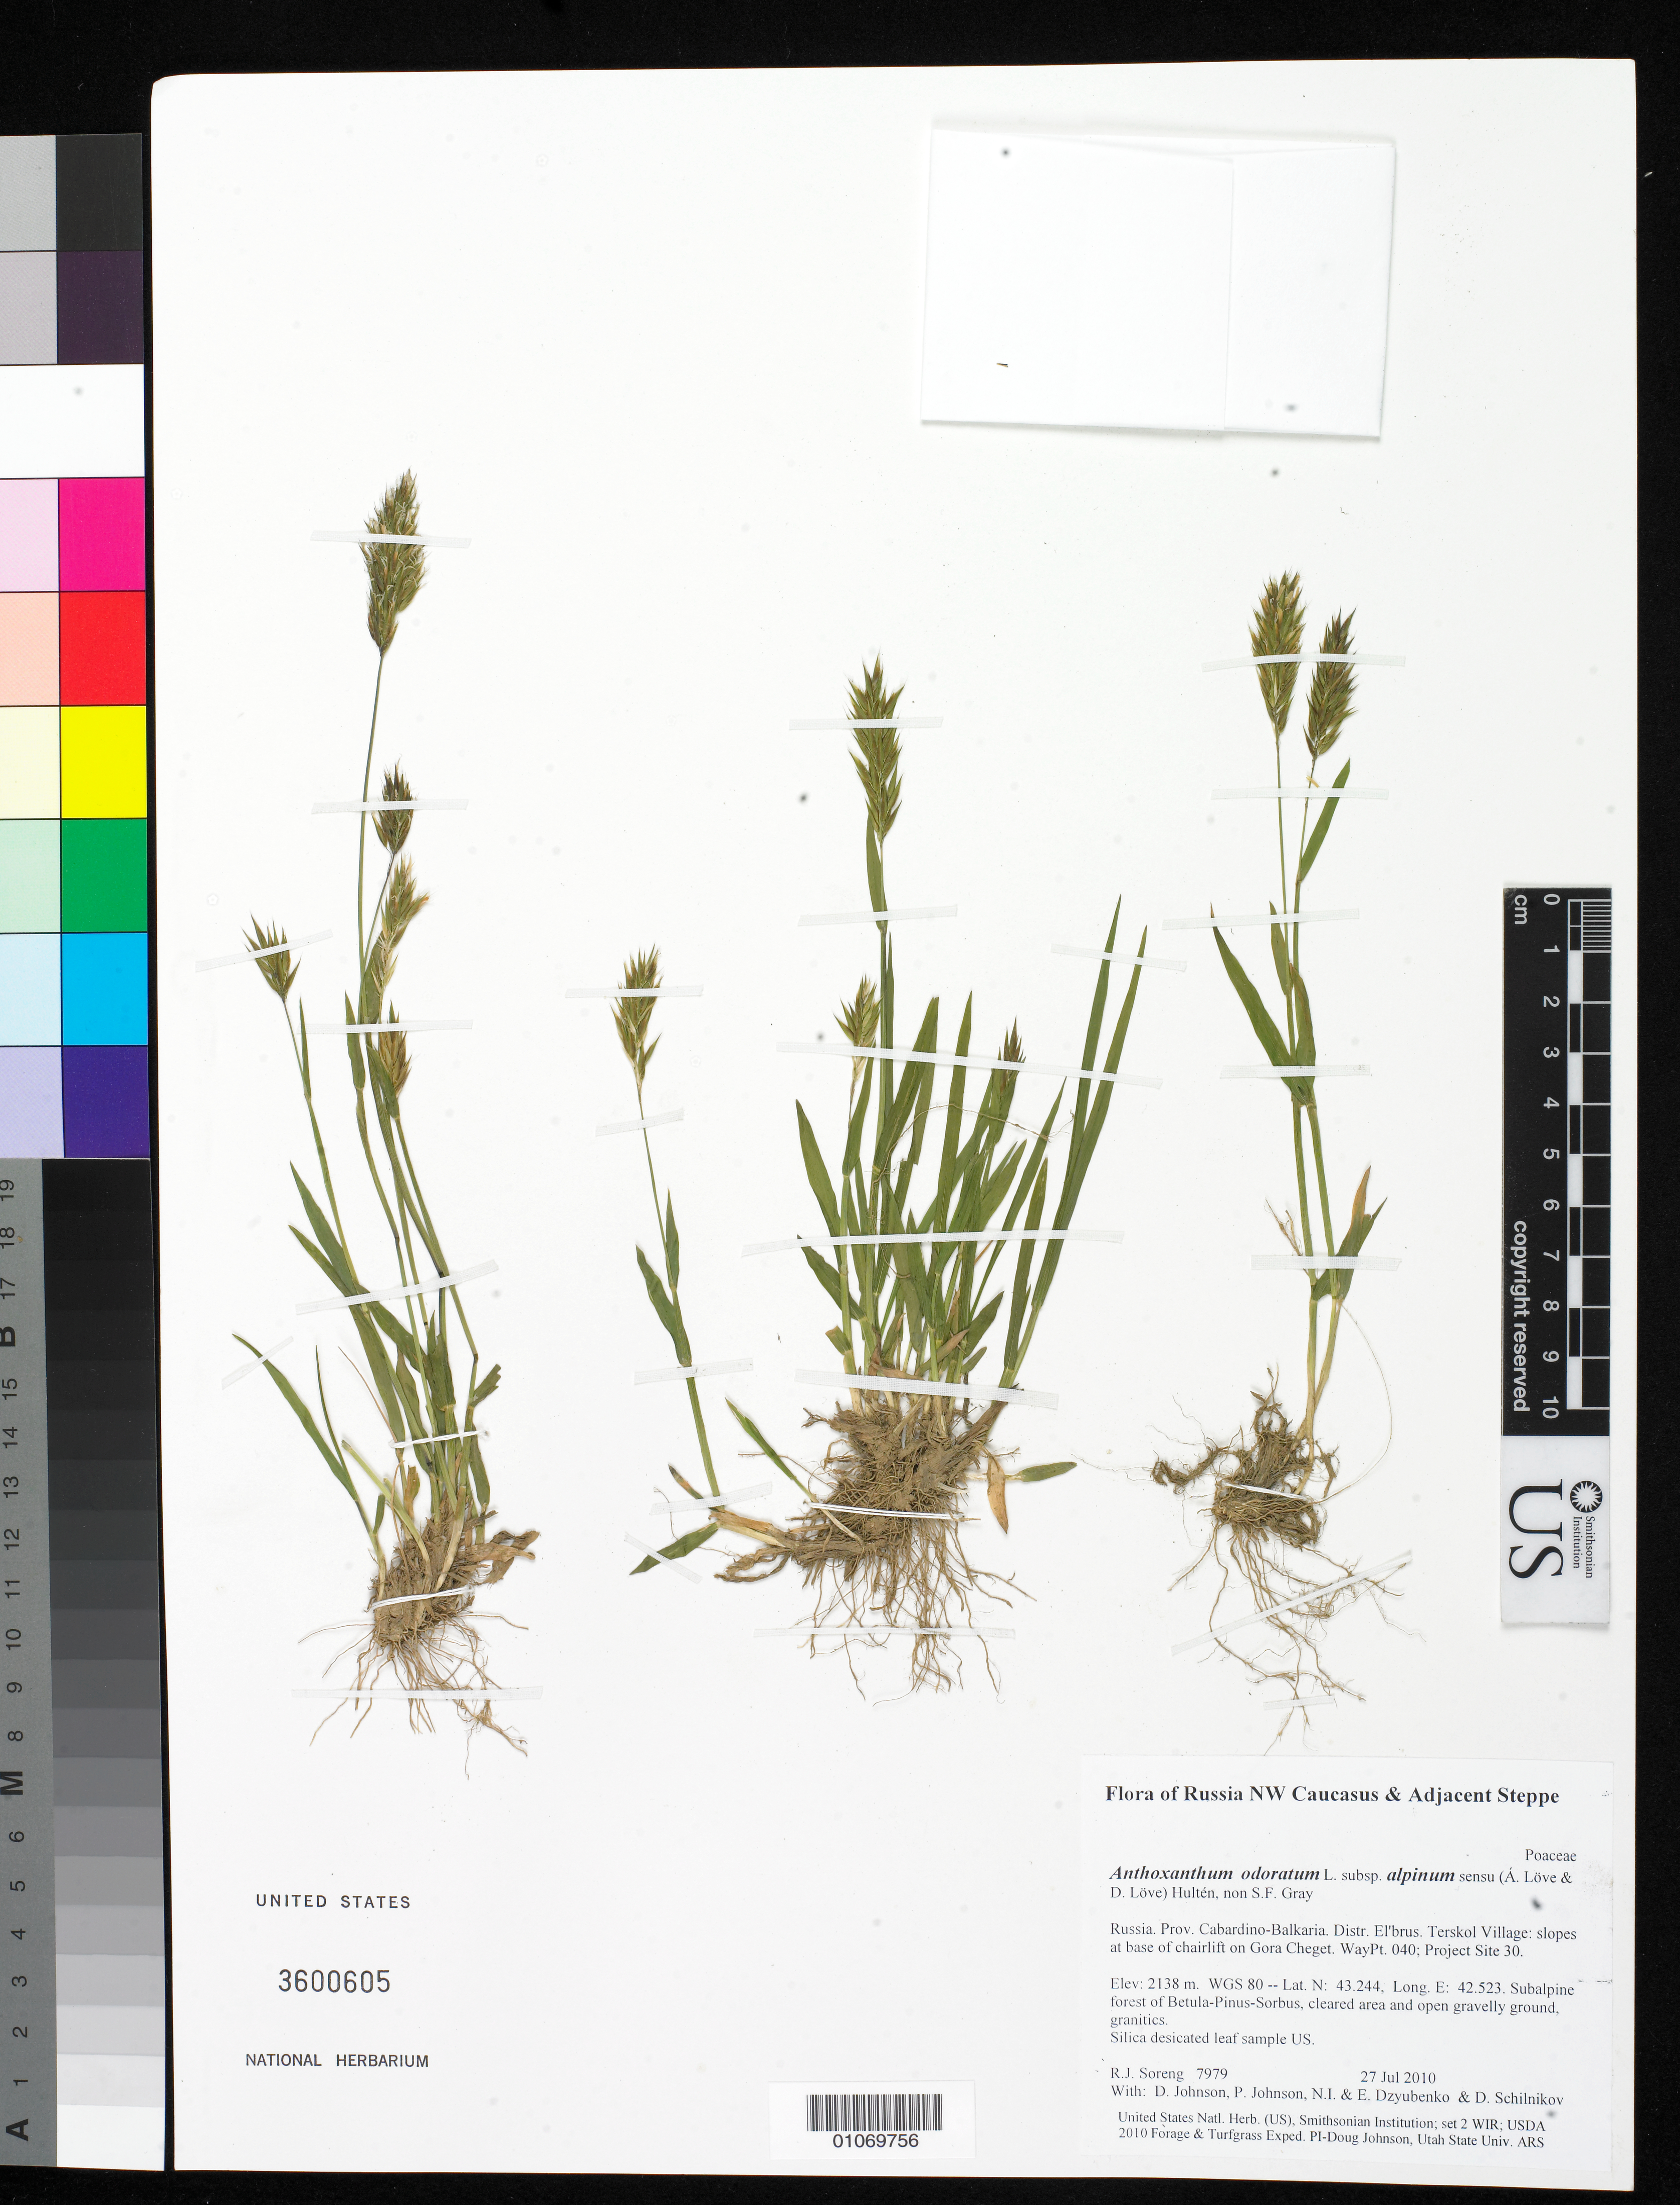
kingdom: Plantae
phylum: Tracheophyta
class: Liliopsida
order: Poales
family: Poaceae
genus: Anthoxanthum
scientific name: Anthoxanthum odoratum subsp. alpinum sensu (Á. Löve & D. Löve) Hultén, non S.F. Gray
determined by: Soreng, Robert J., Research Associate (BOT), Smithsonian Institution - National Museum of Natural History (UNITED STATES)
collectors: R. J. Soreng, D. Johnson, P. Johnson, N. Dzyubenko, E. Dzyubenko & D. Schilnikov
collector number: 7979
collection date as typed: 27 Jul 2010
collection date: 2010-07-27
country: Russian Federation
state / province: Kabardino-Balkar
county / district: El'brus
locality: Terskol Village: slopes at base of chairlift on Gora Cheget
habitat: Subalpine forest of Betula-Pinus-Sorbus, cleared area and open gravelly ground, granitics.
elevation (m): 2138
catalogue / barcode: US 3600605